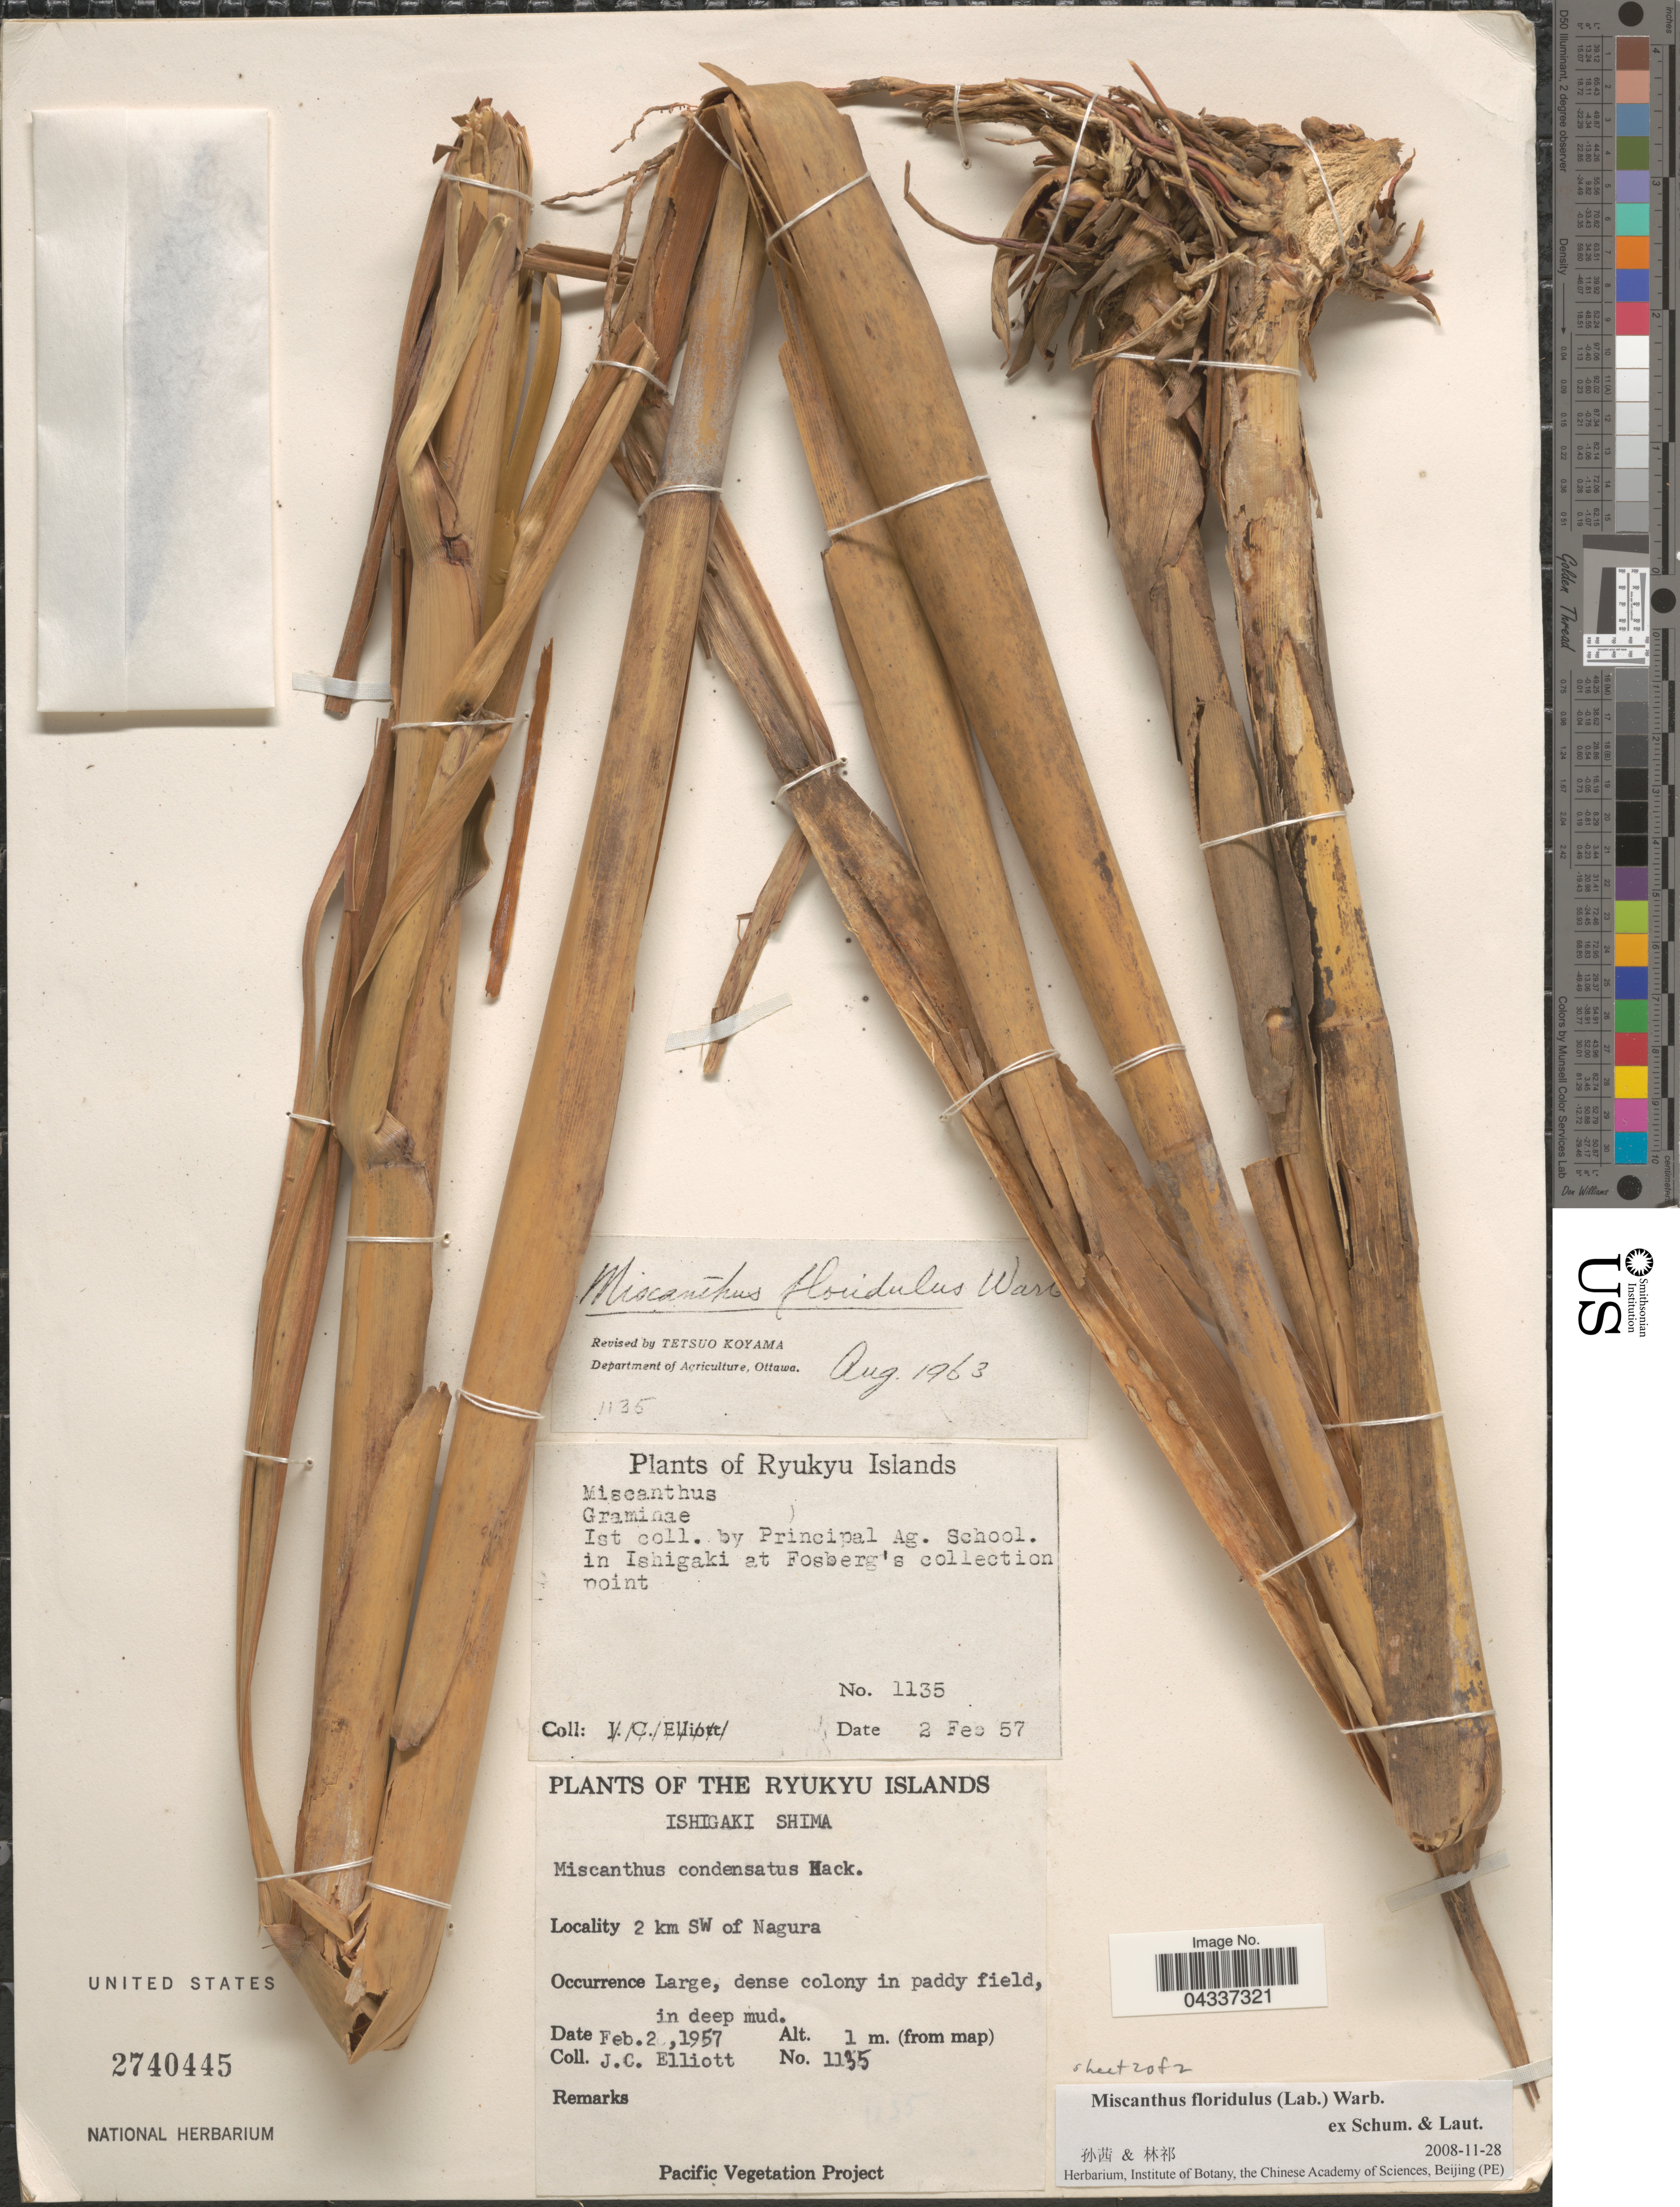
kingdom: Plantae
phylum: Tracheophyta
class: Liliopsida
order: Poales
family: Poaceae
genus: Miscanthus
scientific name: Miscanthus floridulus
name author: (Labill.) Warb.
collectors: J. C. Elliott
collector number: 1135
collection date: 1957-02-02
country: Japan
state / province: Okinawa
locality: The Ryukyu Islands. Ishigaki Shima. 2 km SW of Nagura.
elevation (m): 1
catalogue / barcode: US 2740445